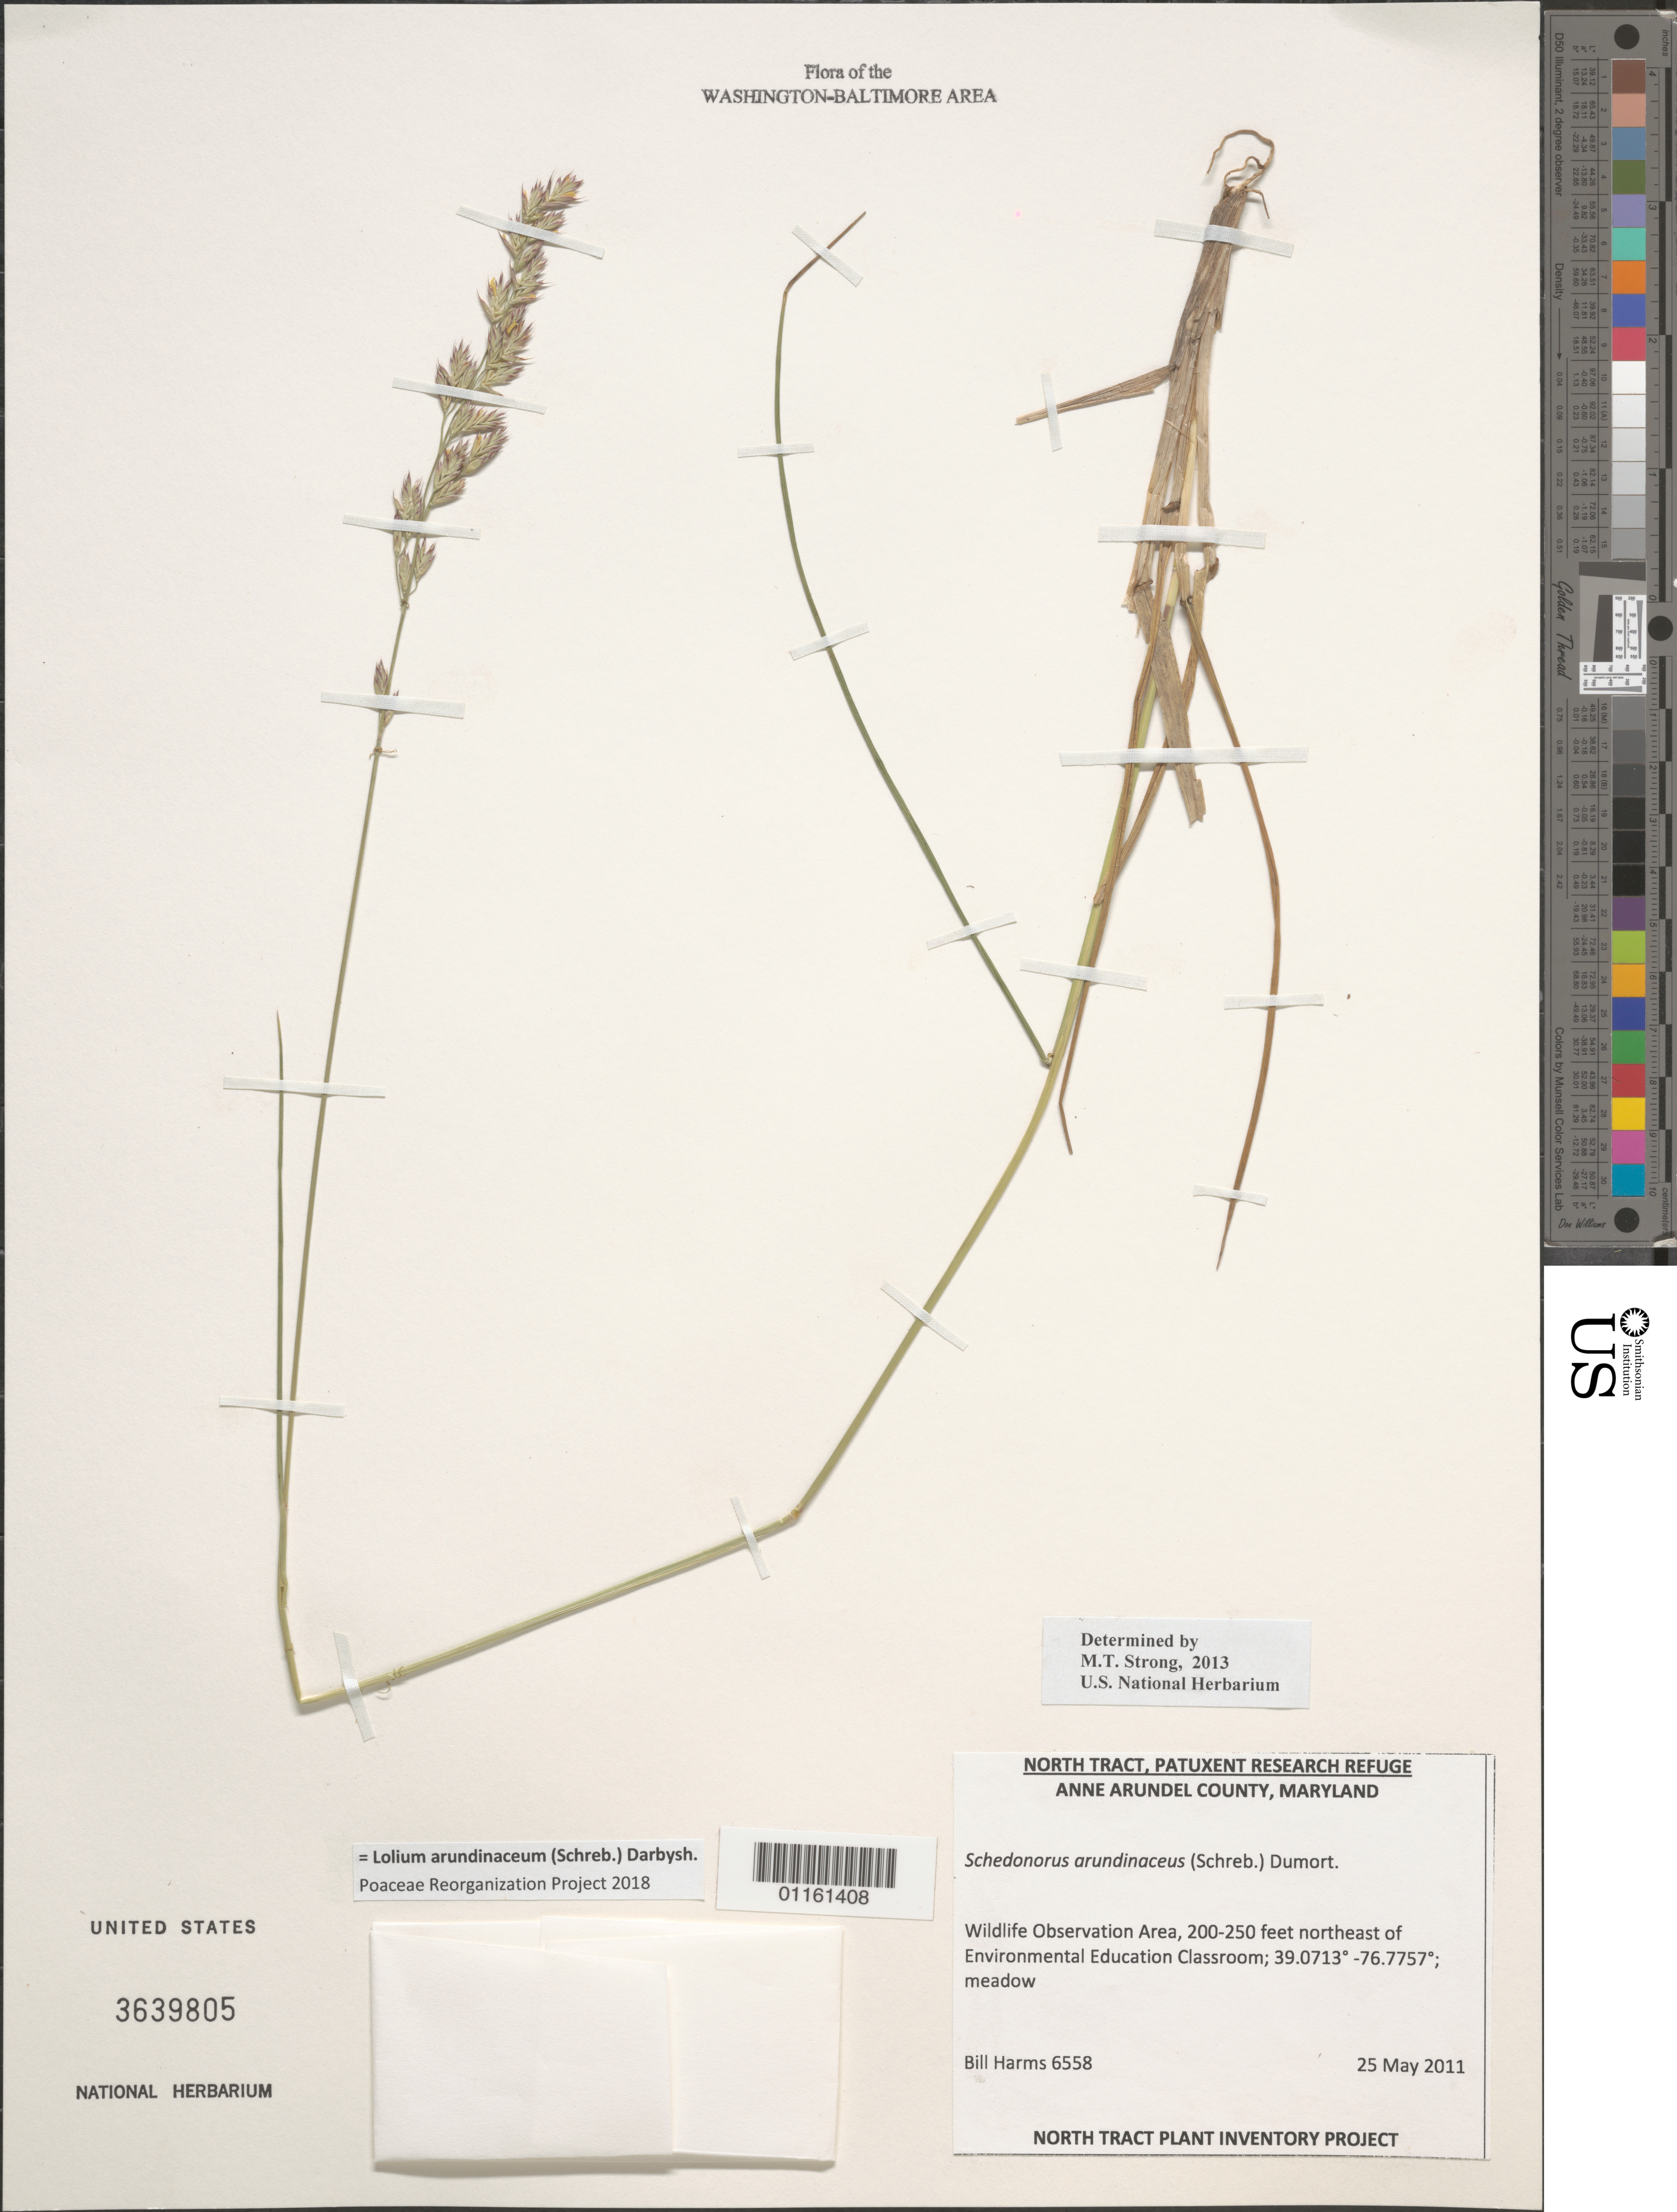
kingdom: Plantae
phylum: Tracheophyta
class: Liliopsida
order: Poales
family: Poaceae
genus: Lolium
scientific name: Lolium arundinaceum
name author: (Schreb.) Darbysh.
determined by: Poaceae Reorganization Project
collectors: B. Harms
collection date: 2011-05-25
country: United States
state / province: Maryland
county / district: Anne Arundel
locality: Wildlife Observation Area, 200-250 feet northeast of Environmental Education Classroom.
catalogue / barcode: US 3639805